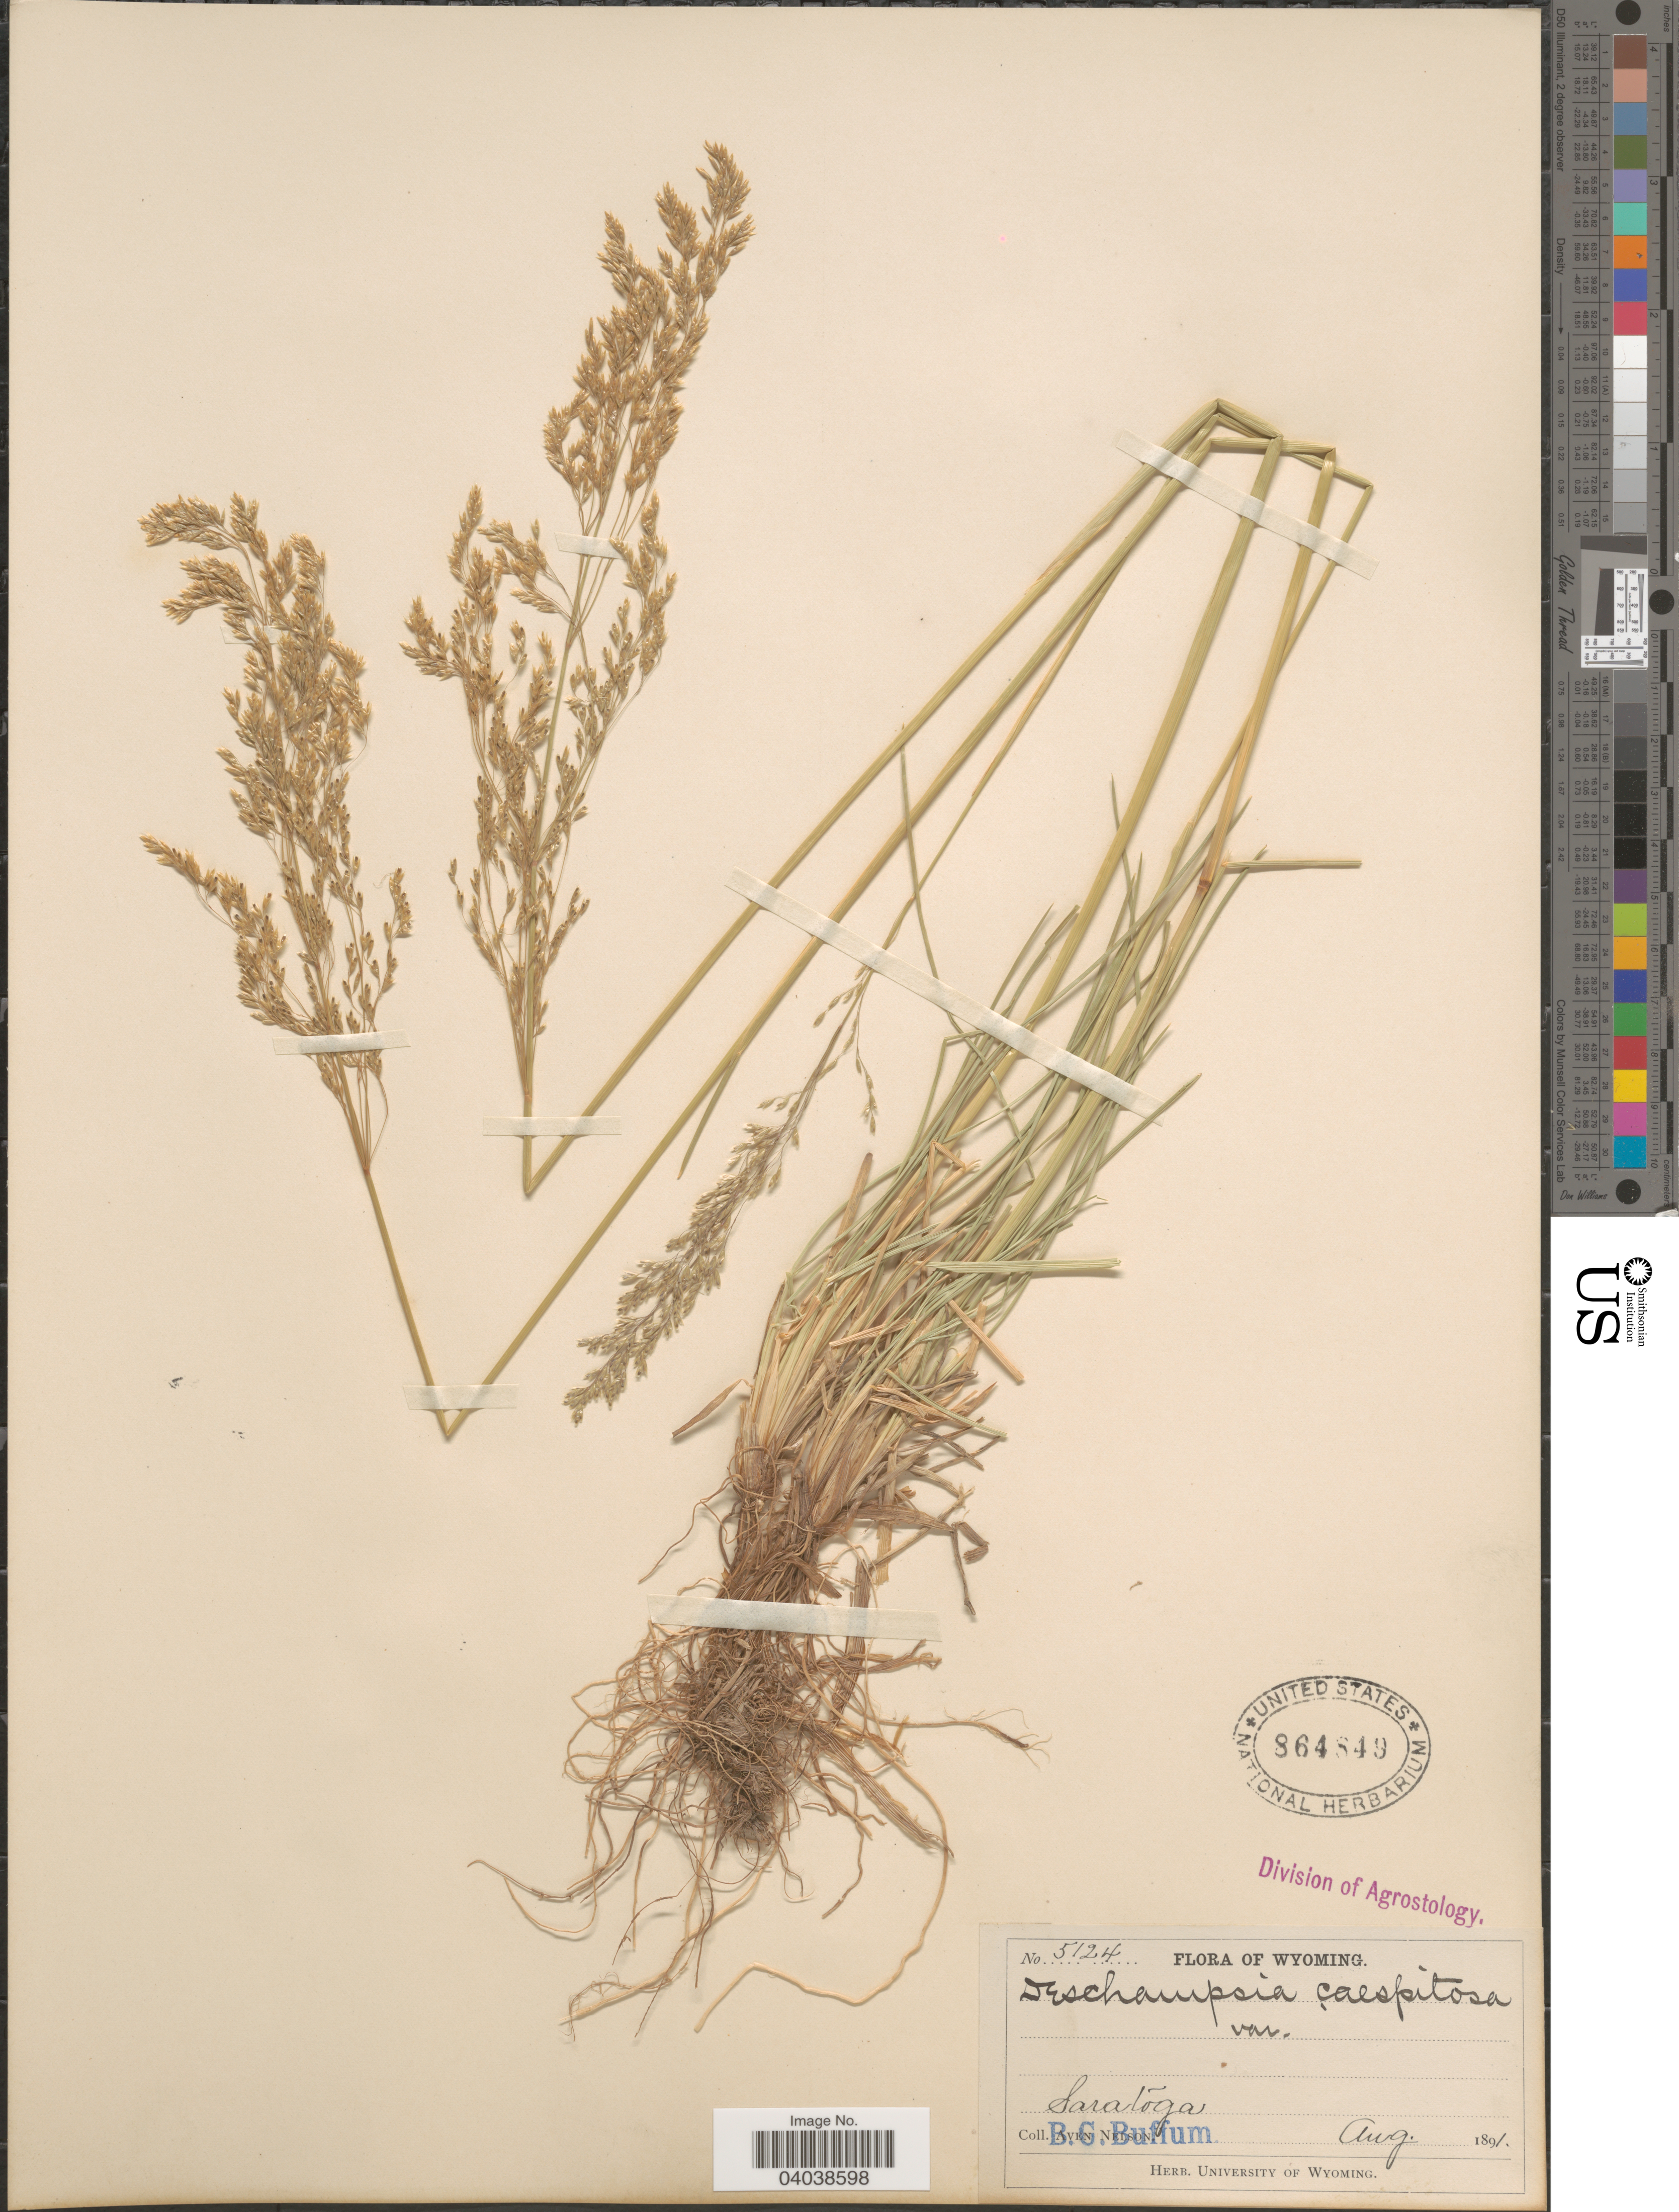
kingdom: Plantae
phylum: Tracheophyta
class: Liliopsida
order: Poales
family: Poaceae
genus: Deschampsia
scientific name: Deschampsia cespitosa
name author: (L.) P. Beauv.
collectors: B. Buffum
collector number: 5124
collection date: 1891-08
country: United States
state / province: Wyoming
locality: Saratoga.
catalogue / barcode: US 864849